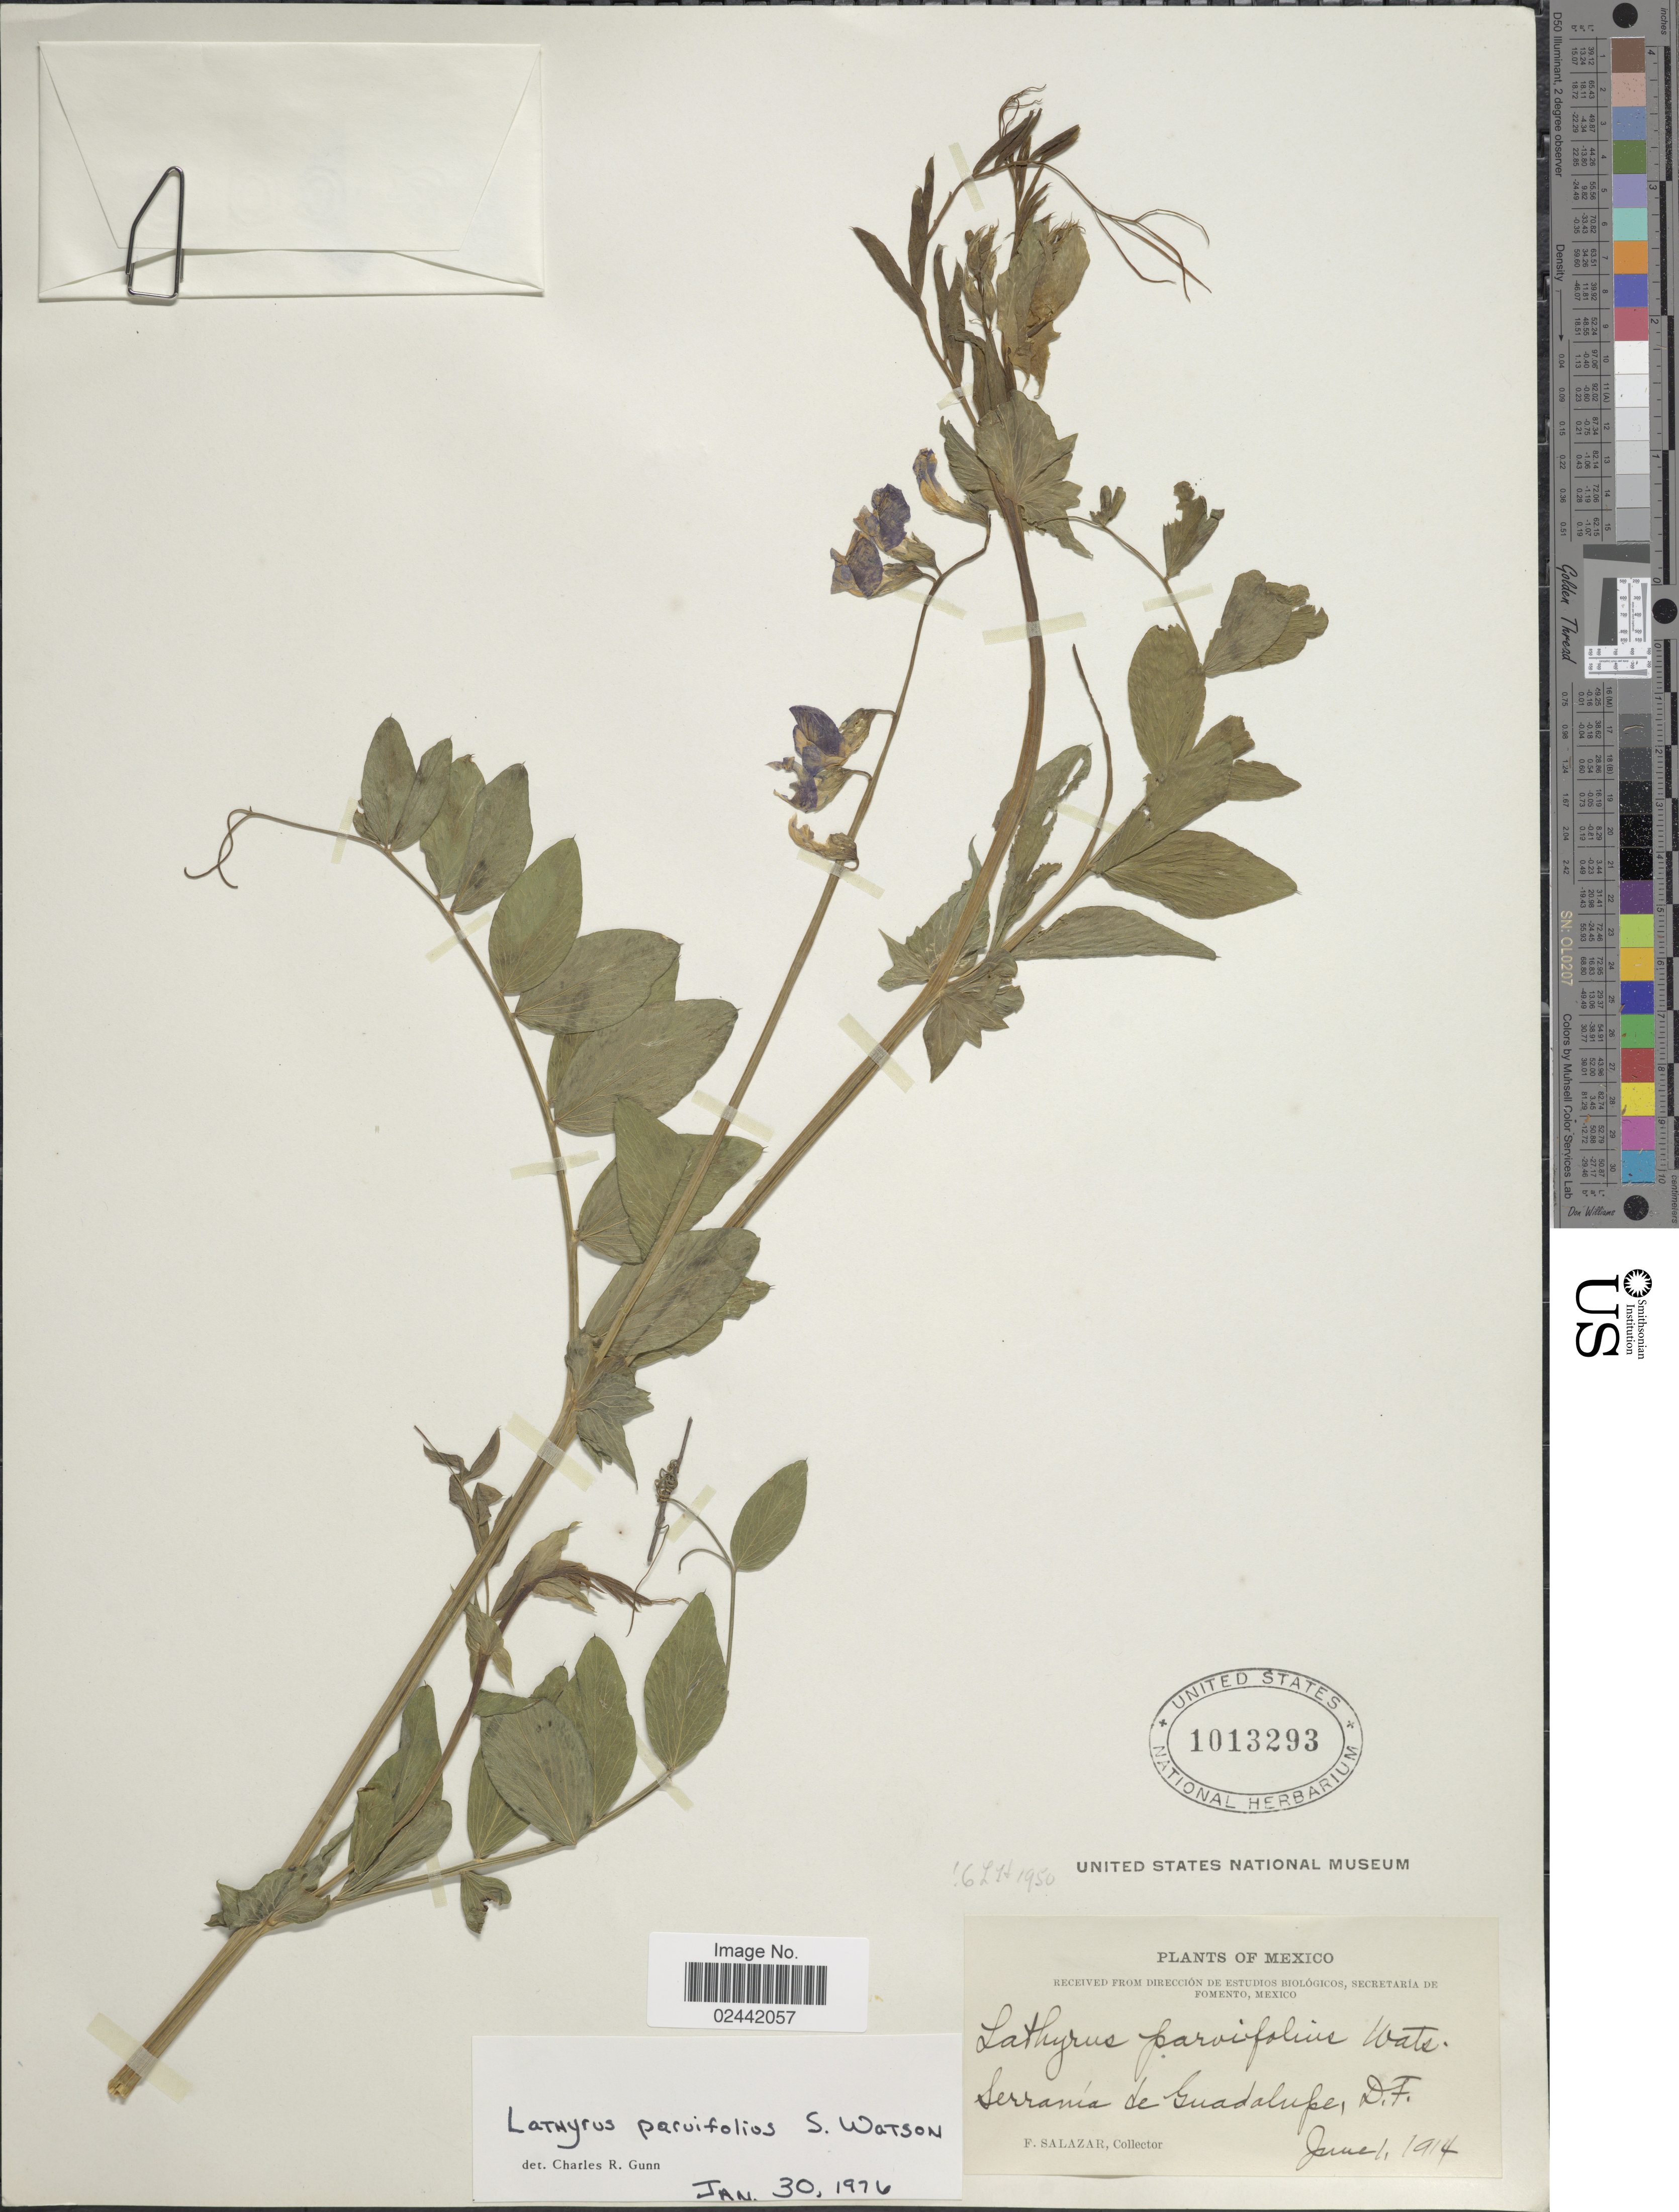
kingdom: Plantae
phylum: Tracheophyta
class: Magnoliopsida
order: Fabales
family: Fabaceae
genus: Lathyrus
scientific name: Lathyrus parvifolius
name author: S. Watson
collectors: F. Salazar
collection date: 1914-06-01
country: Mexico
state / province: Distrito Federal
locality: Serrania de Guadalupe, D.F.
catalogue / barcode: US 1013293